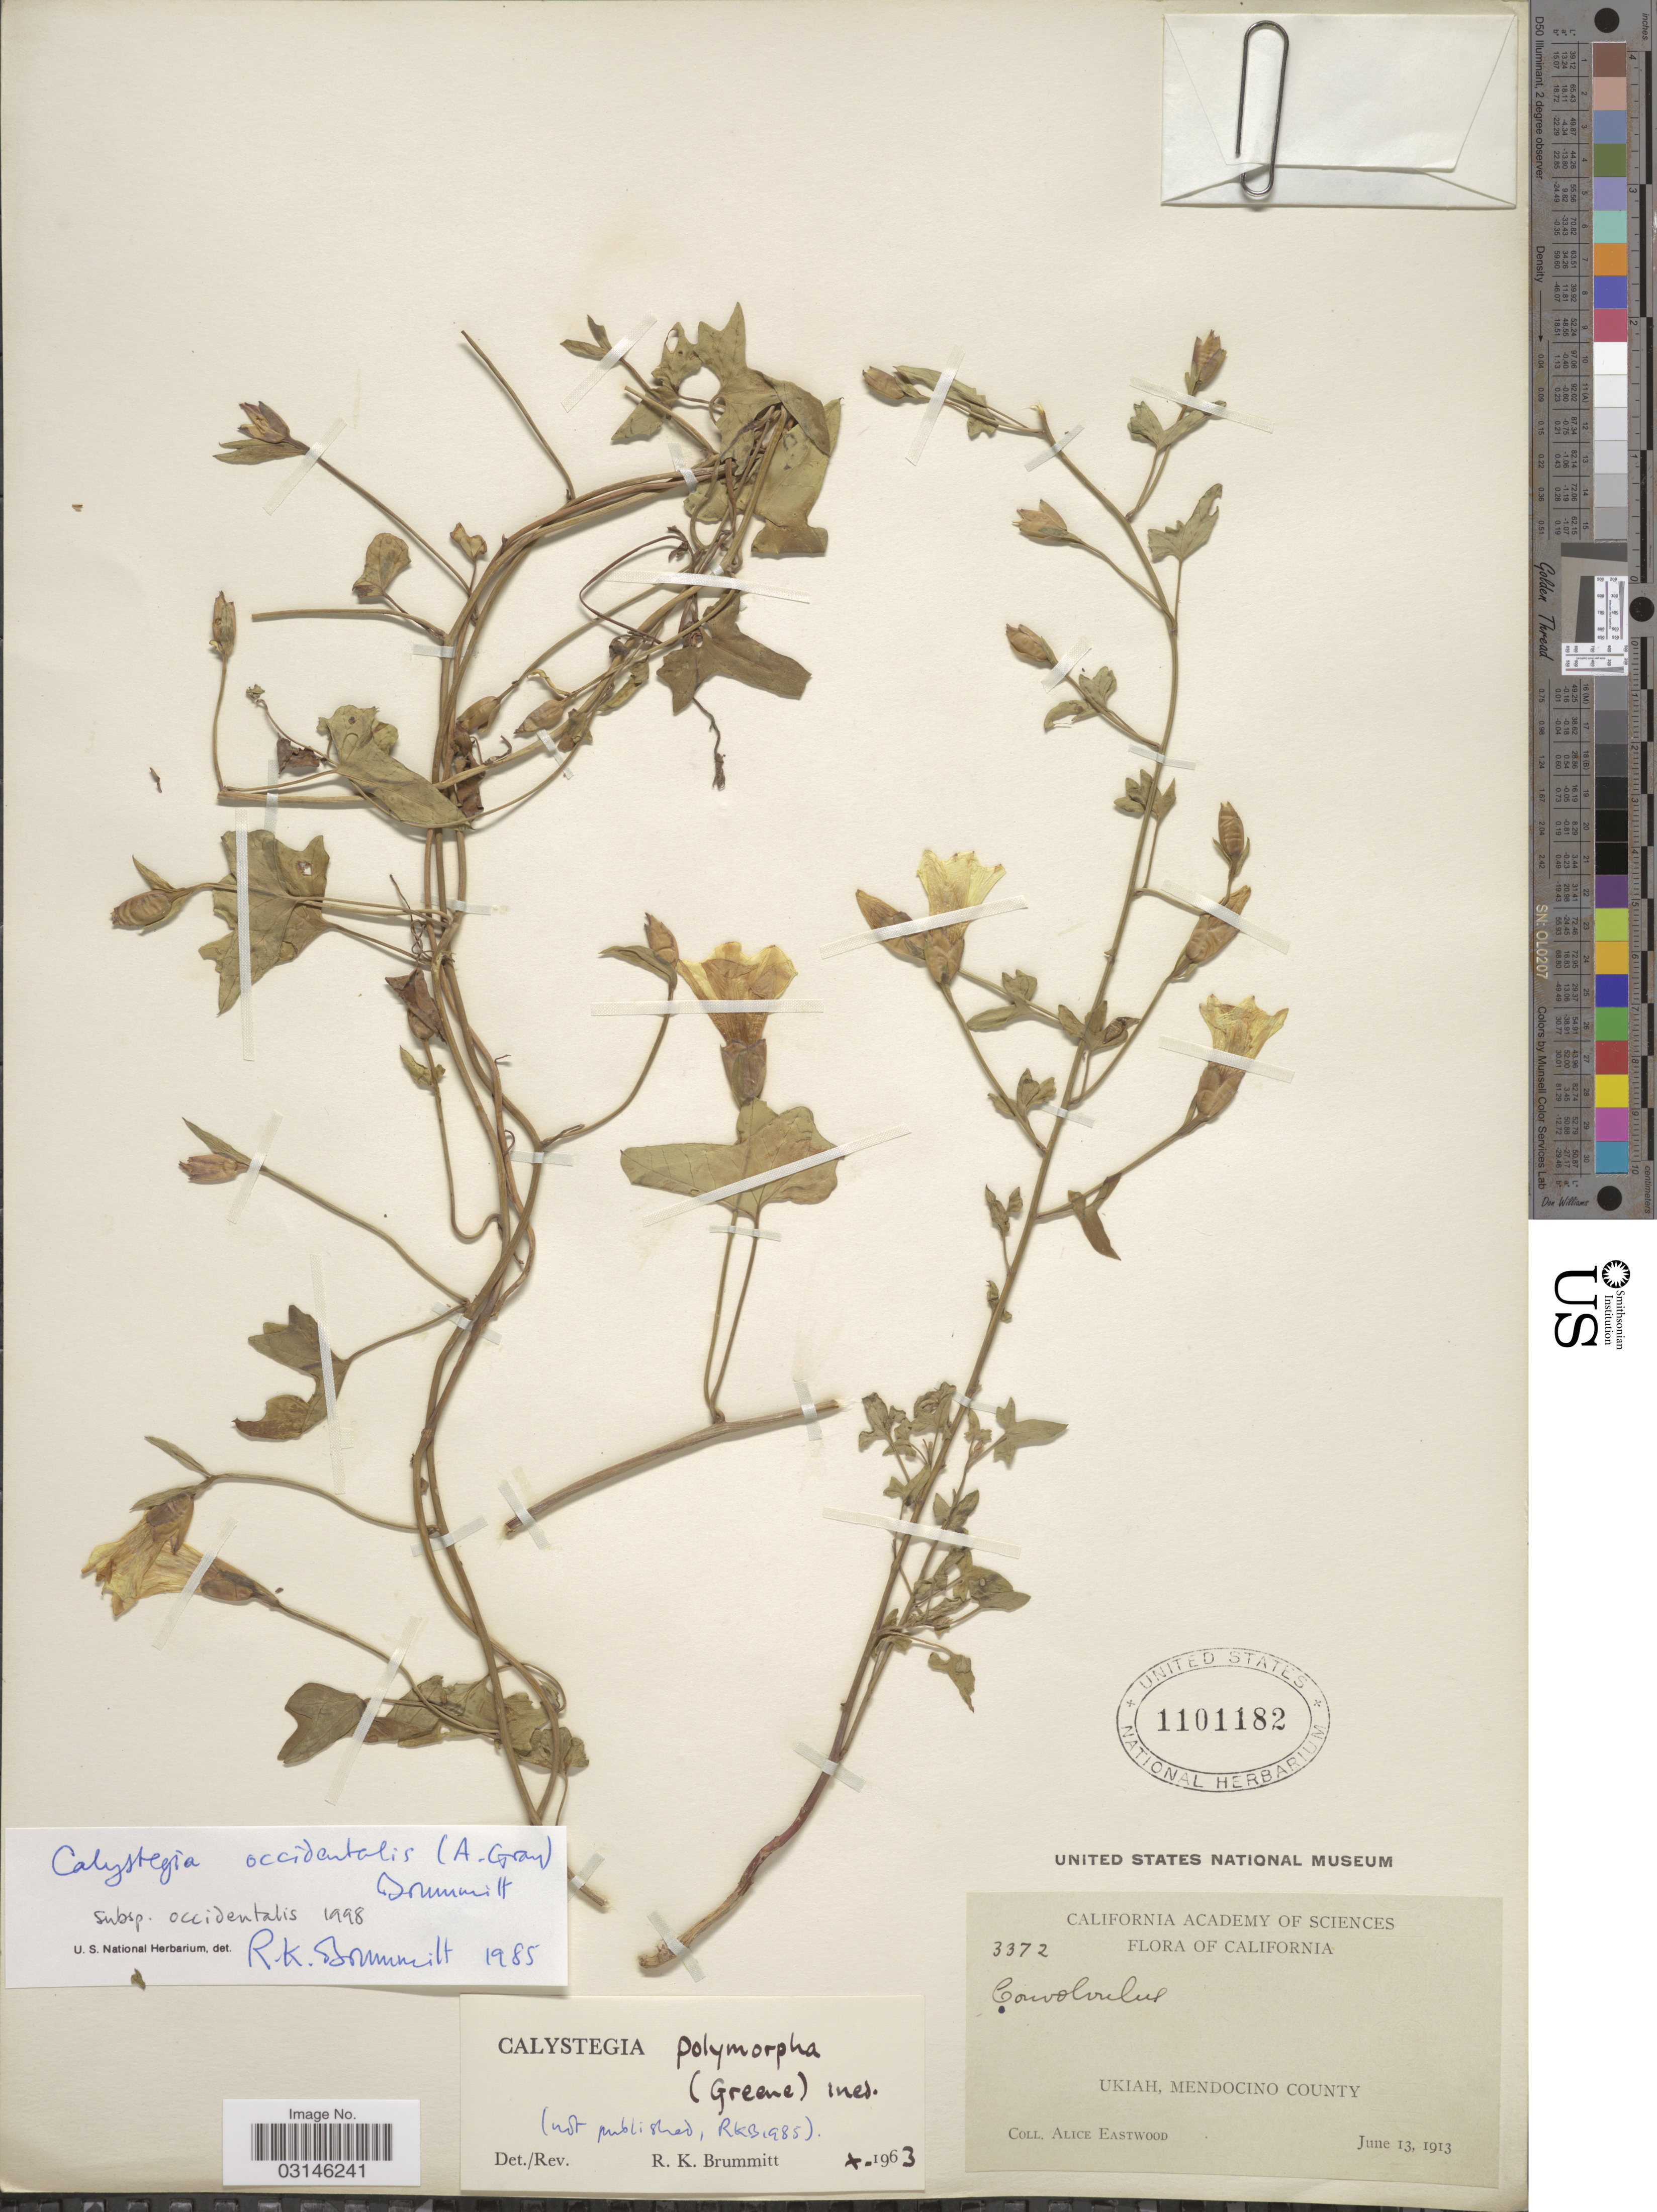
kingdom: Plantae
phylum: Tracheophyta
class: Magnoliopsida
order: Solanales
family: Convolvulaceae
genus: Calystegia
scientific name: Calystegia occidentalis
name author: (A. Gray) Brummitt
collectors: A. Eastwood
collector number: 3372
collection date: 1913-06-13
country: United States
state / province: California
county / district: Mendocino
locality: Ukiah, Mendocino County.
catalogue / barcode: US 1101182